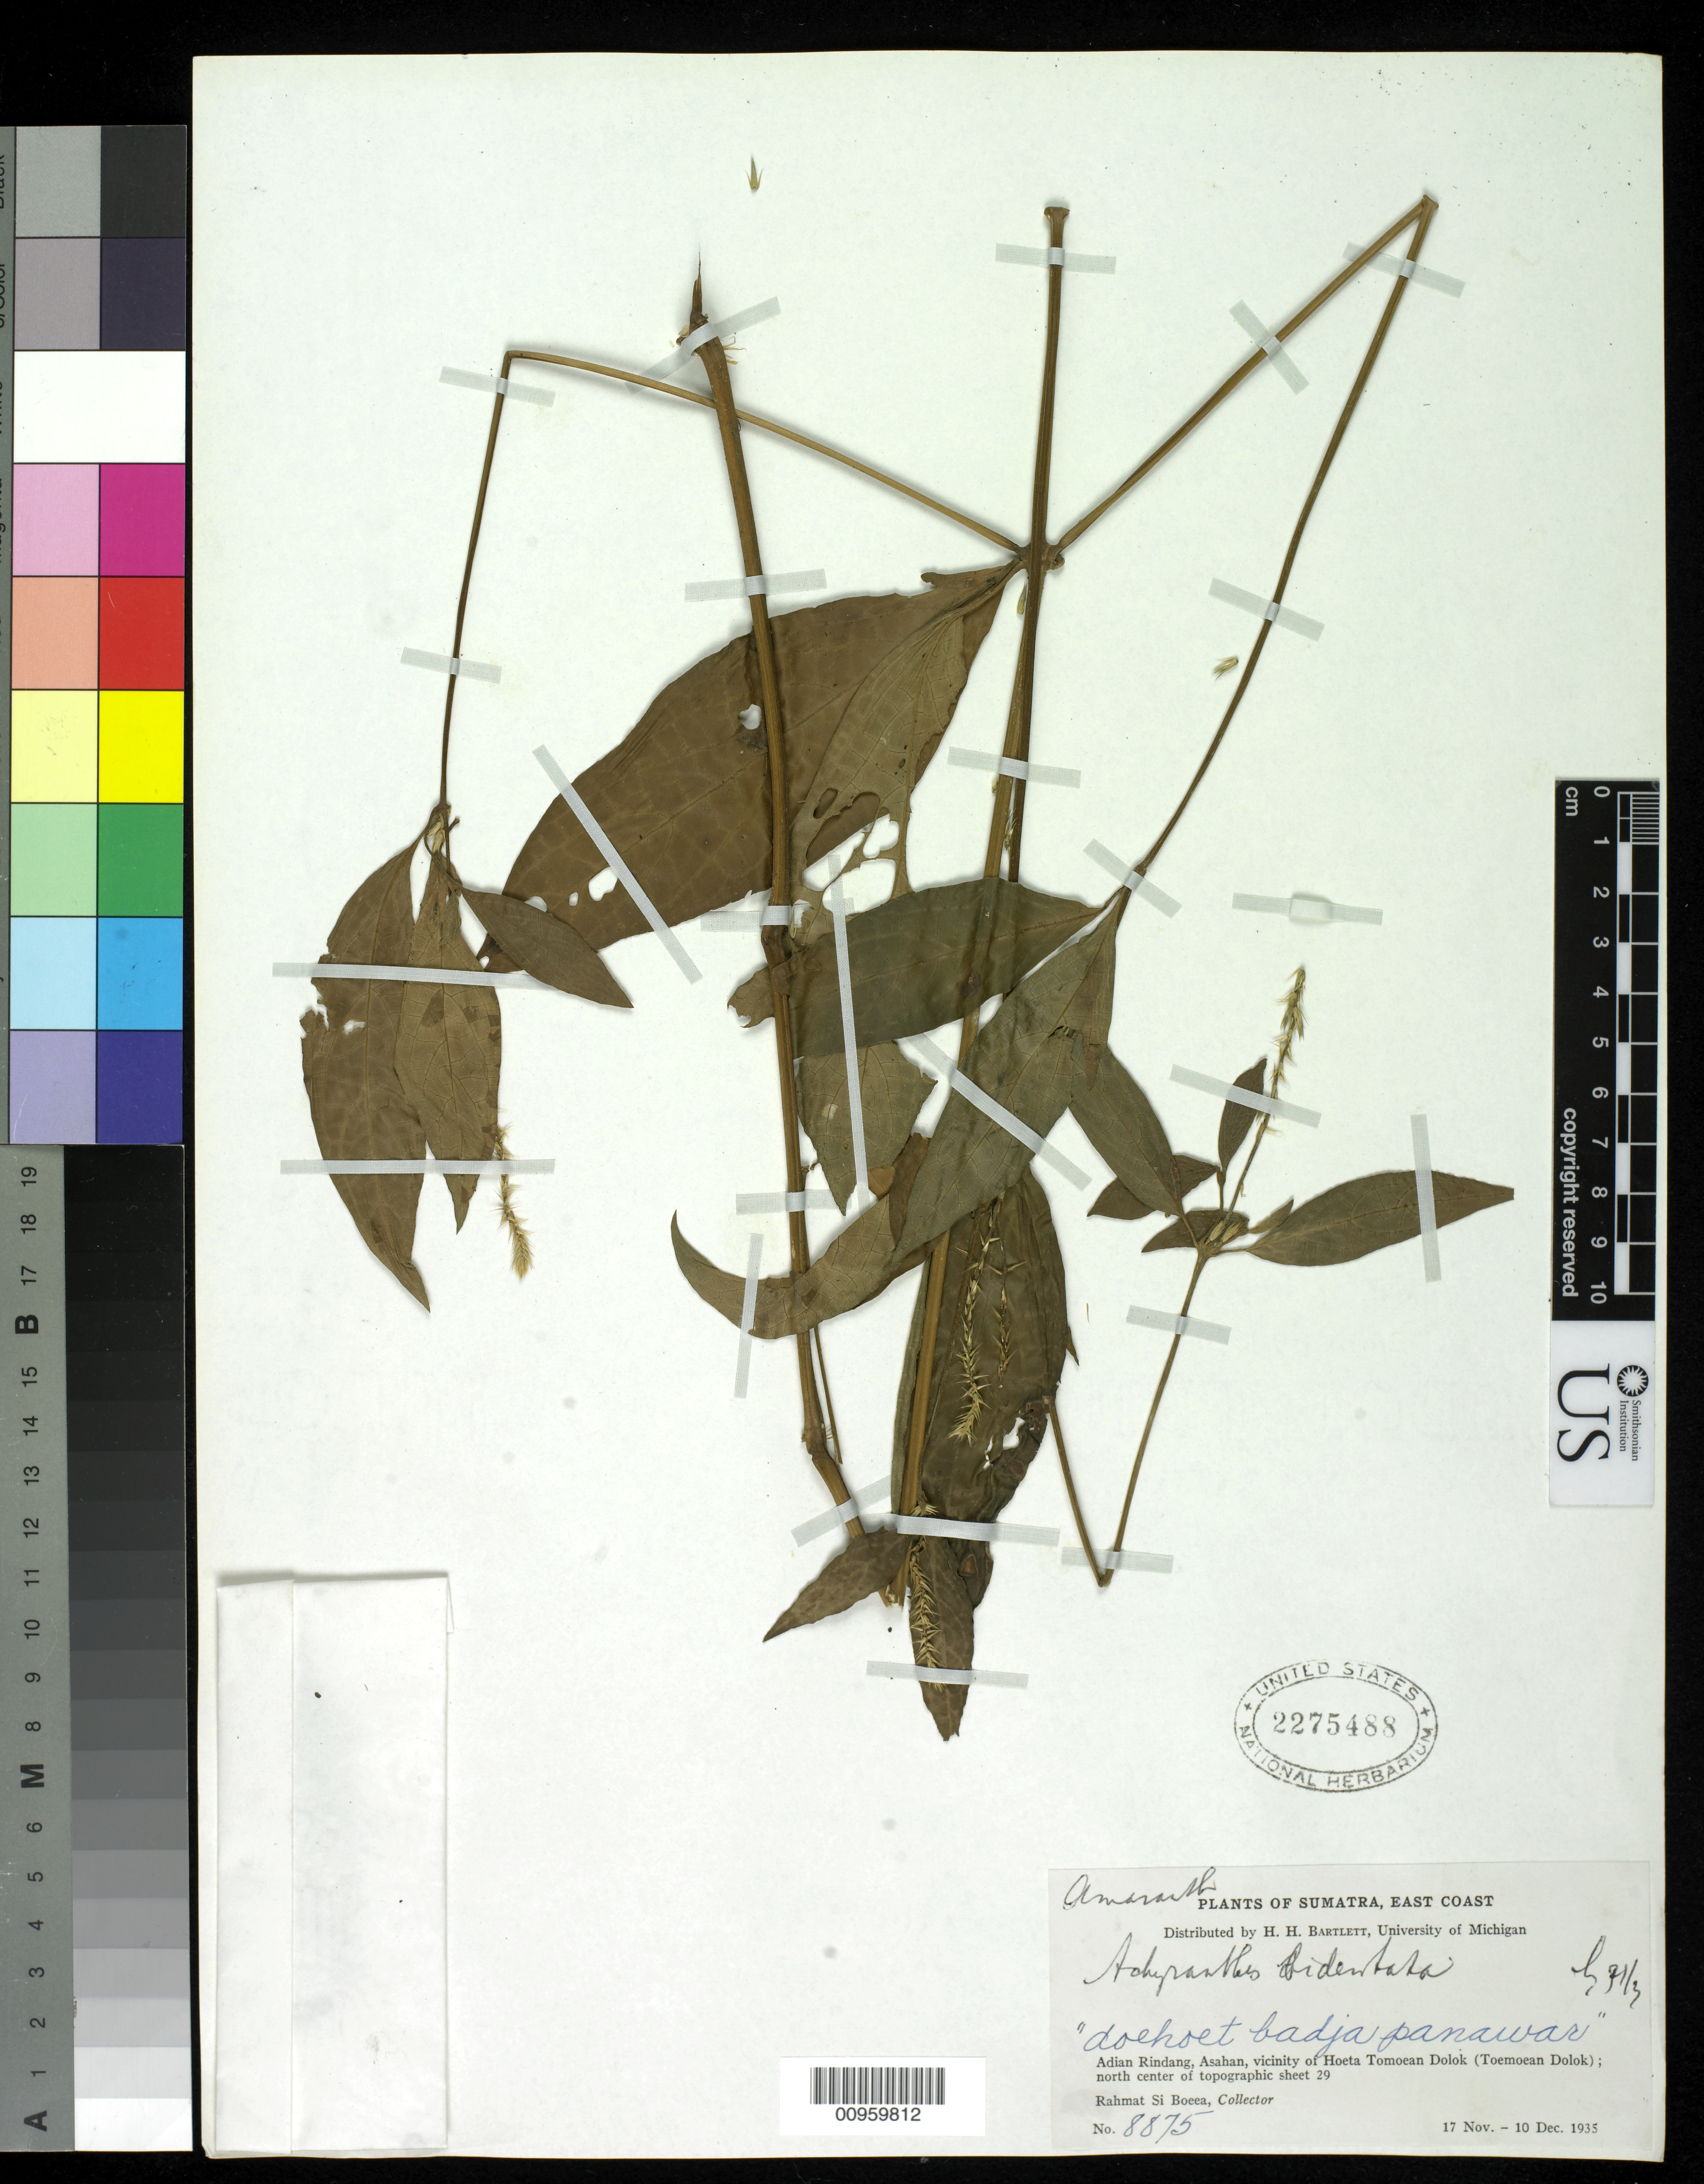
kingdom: Plantae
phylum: Tracheophyta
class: Magnoliopsida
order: Caryophyllales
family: Amaranthaceae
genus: Achyranthes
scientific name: Achyranthes bidentata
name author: Blume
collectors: Rahmat Si Boeea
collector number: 8875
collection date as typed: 03 Nov 1935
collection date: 1935-11-03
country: Indonesia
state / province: Sumatra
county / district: Aceh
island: Sumatra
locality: Adian Rindang, Asahan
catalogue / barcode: US 2275488